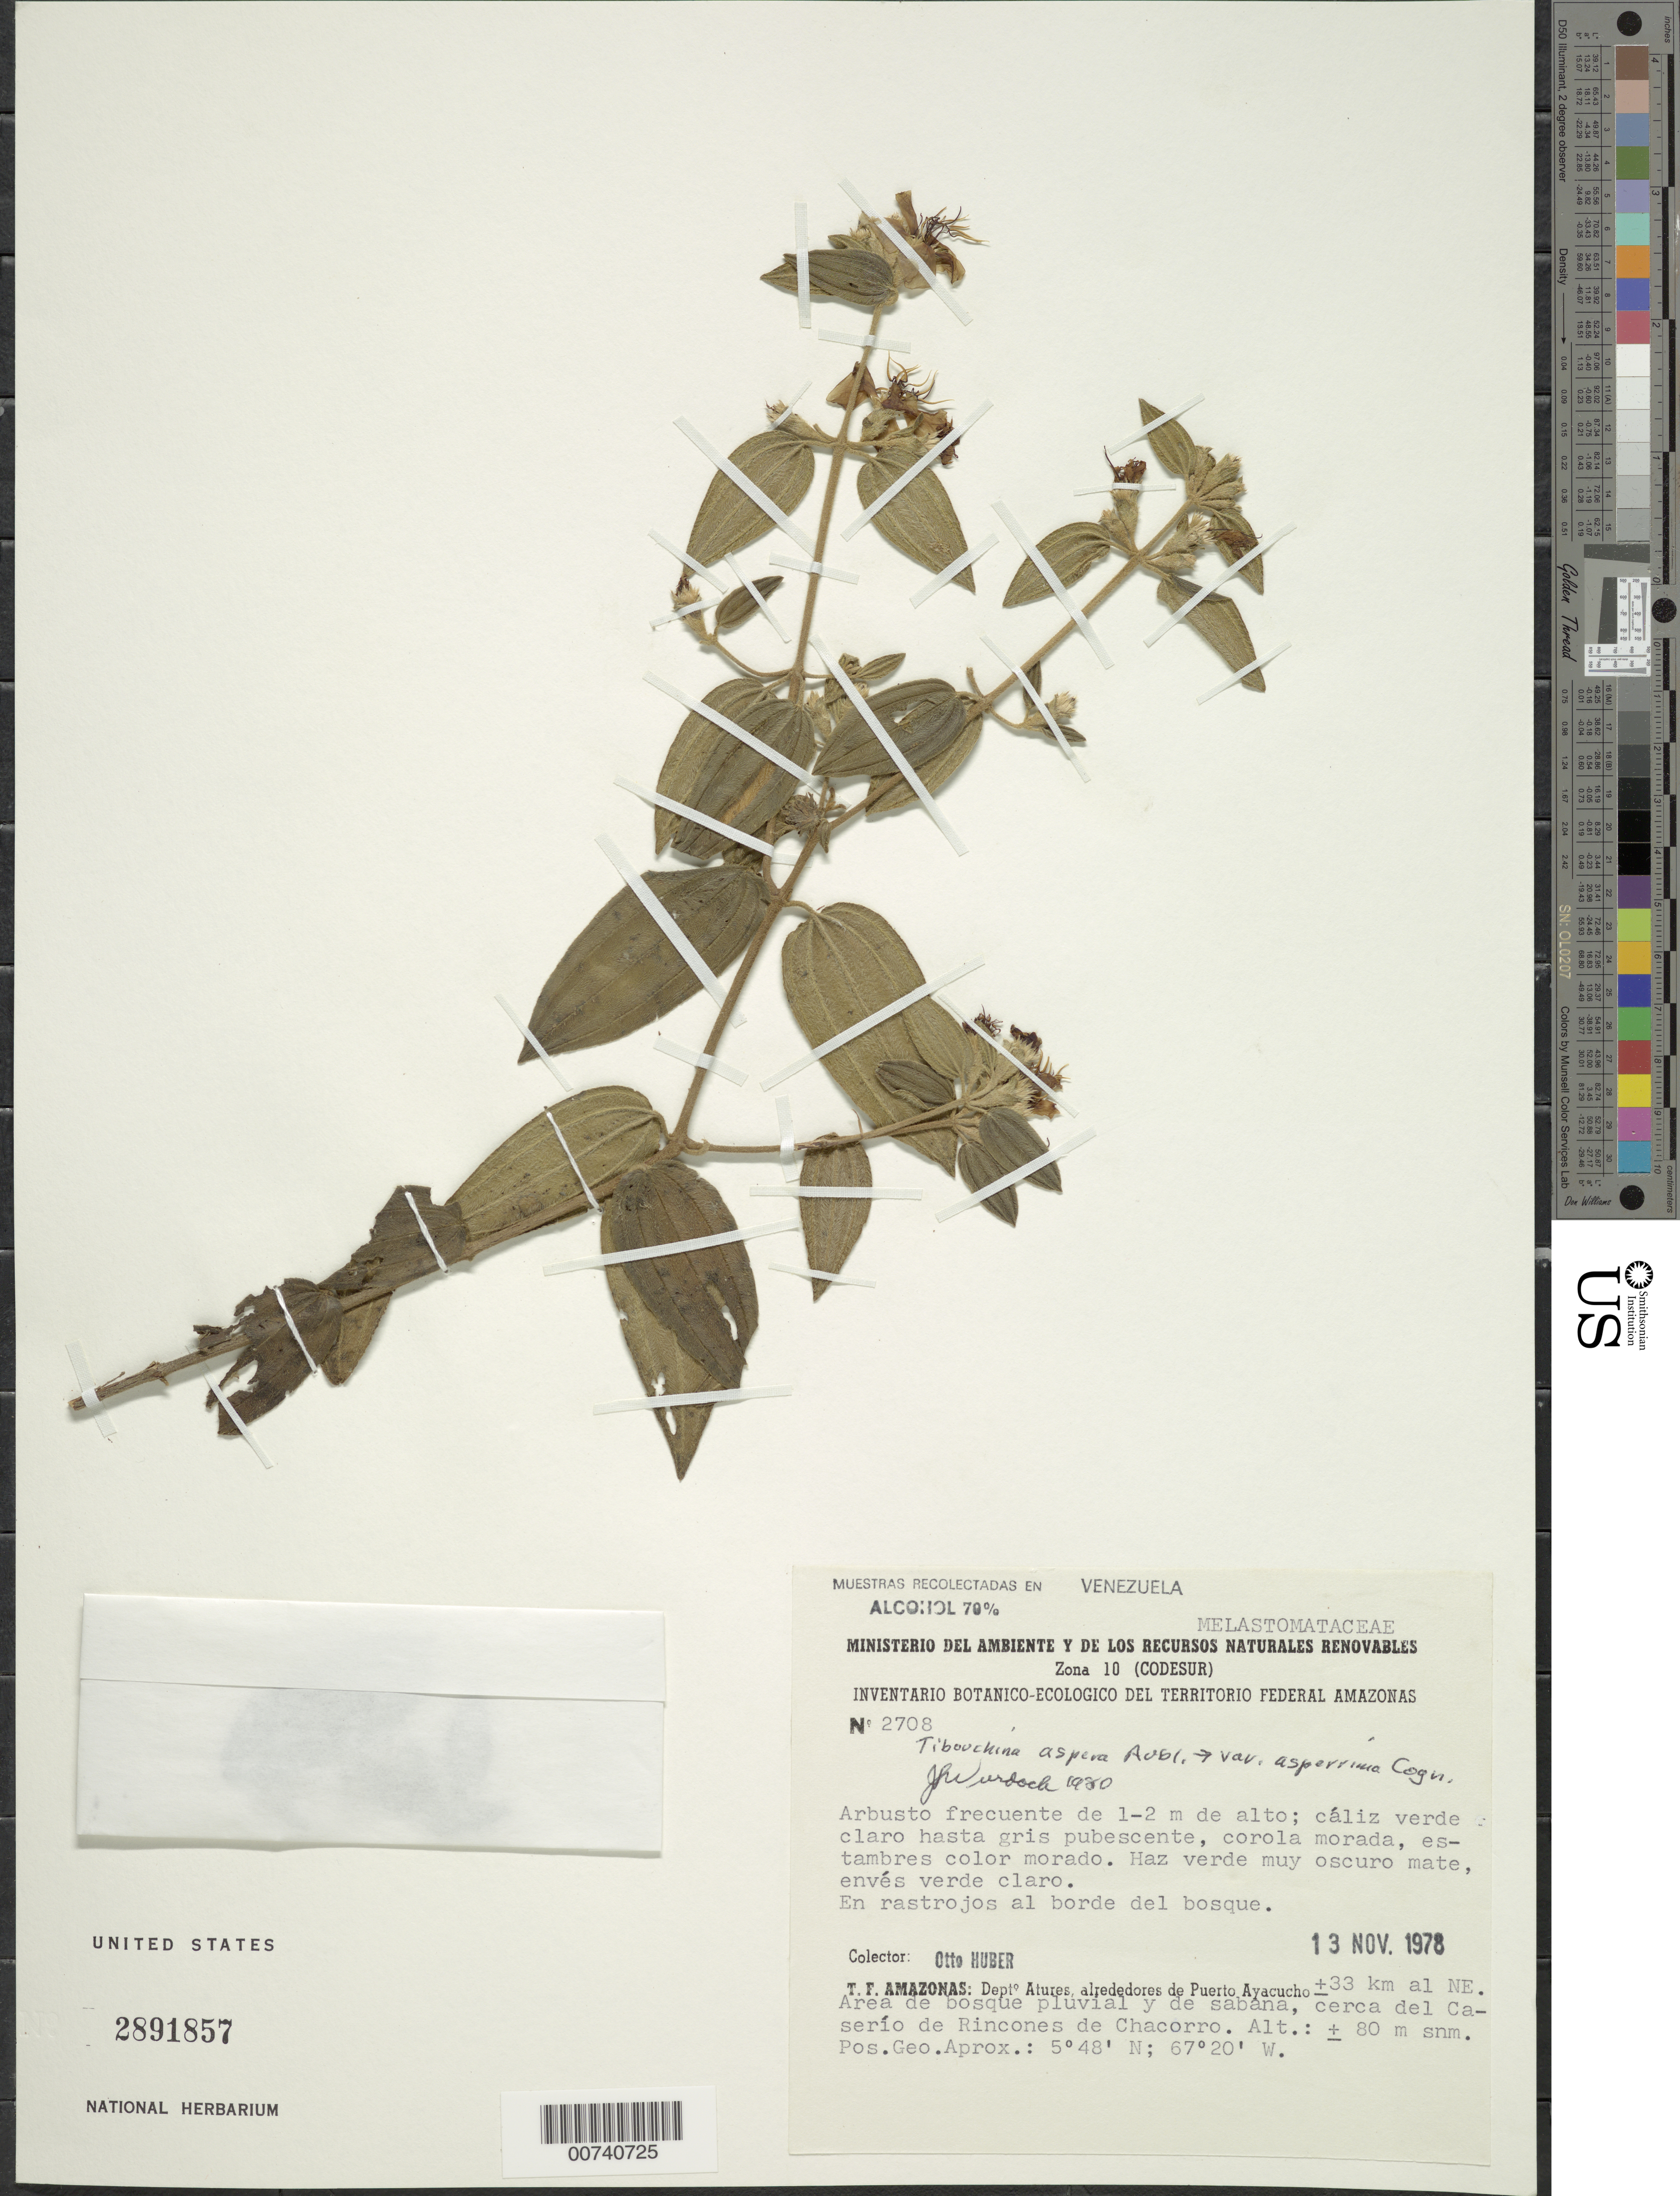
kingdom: Plantae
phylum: Tracheophyta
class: Magnoliopsida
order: Myrtales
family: Melastomataceae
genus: Tibouchina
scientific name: Tibouchina aspera var. asperrima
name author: Cogn.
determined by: Wurdack, John J., (US), US (UNITED STATES)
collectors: O. Huber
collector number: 2708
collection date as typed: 13-Nov-78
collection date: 1978-11-13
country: Venezuela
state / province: Amazonas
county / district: Atures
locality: Puerto Ayacucho, 33 km NE of; near Caserío de Rincones de Chacorro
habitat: Brush along edge of forest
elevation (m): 80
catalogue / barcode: US 2891857